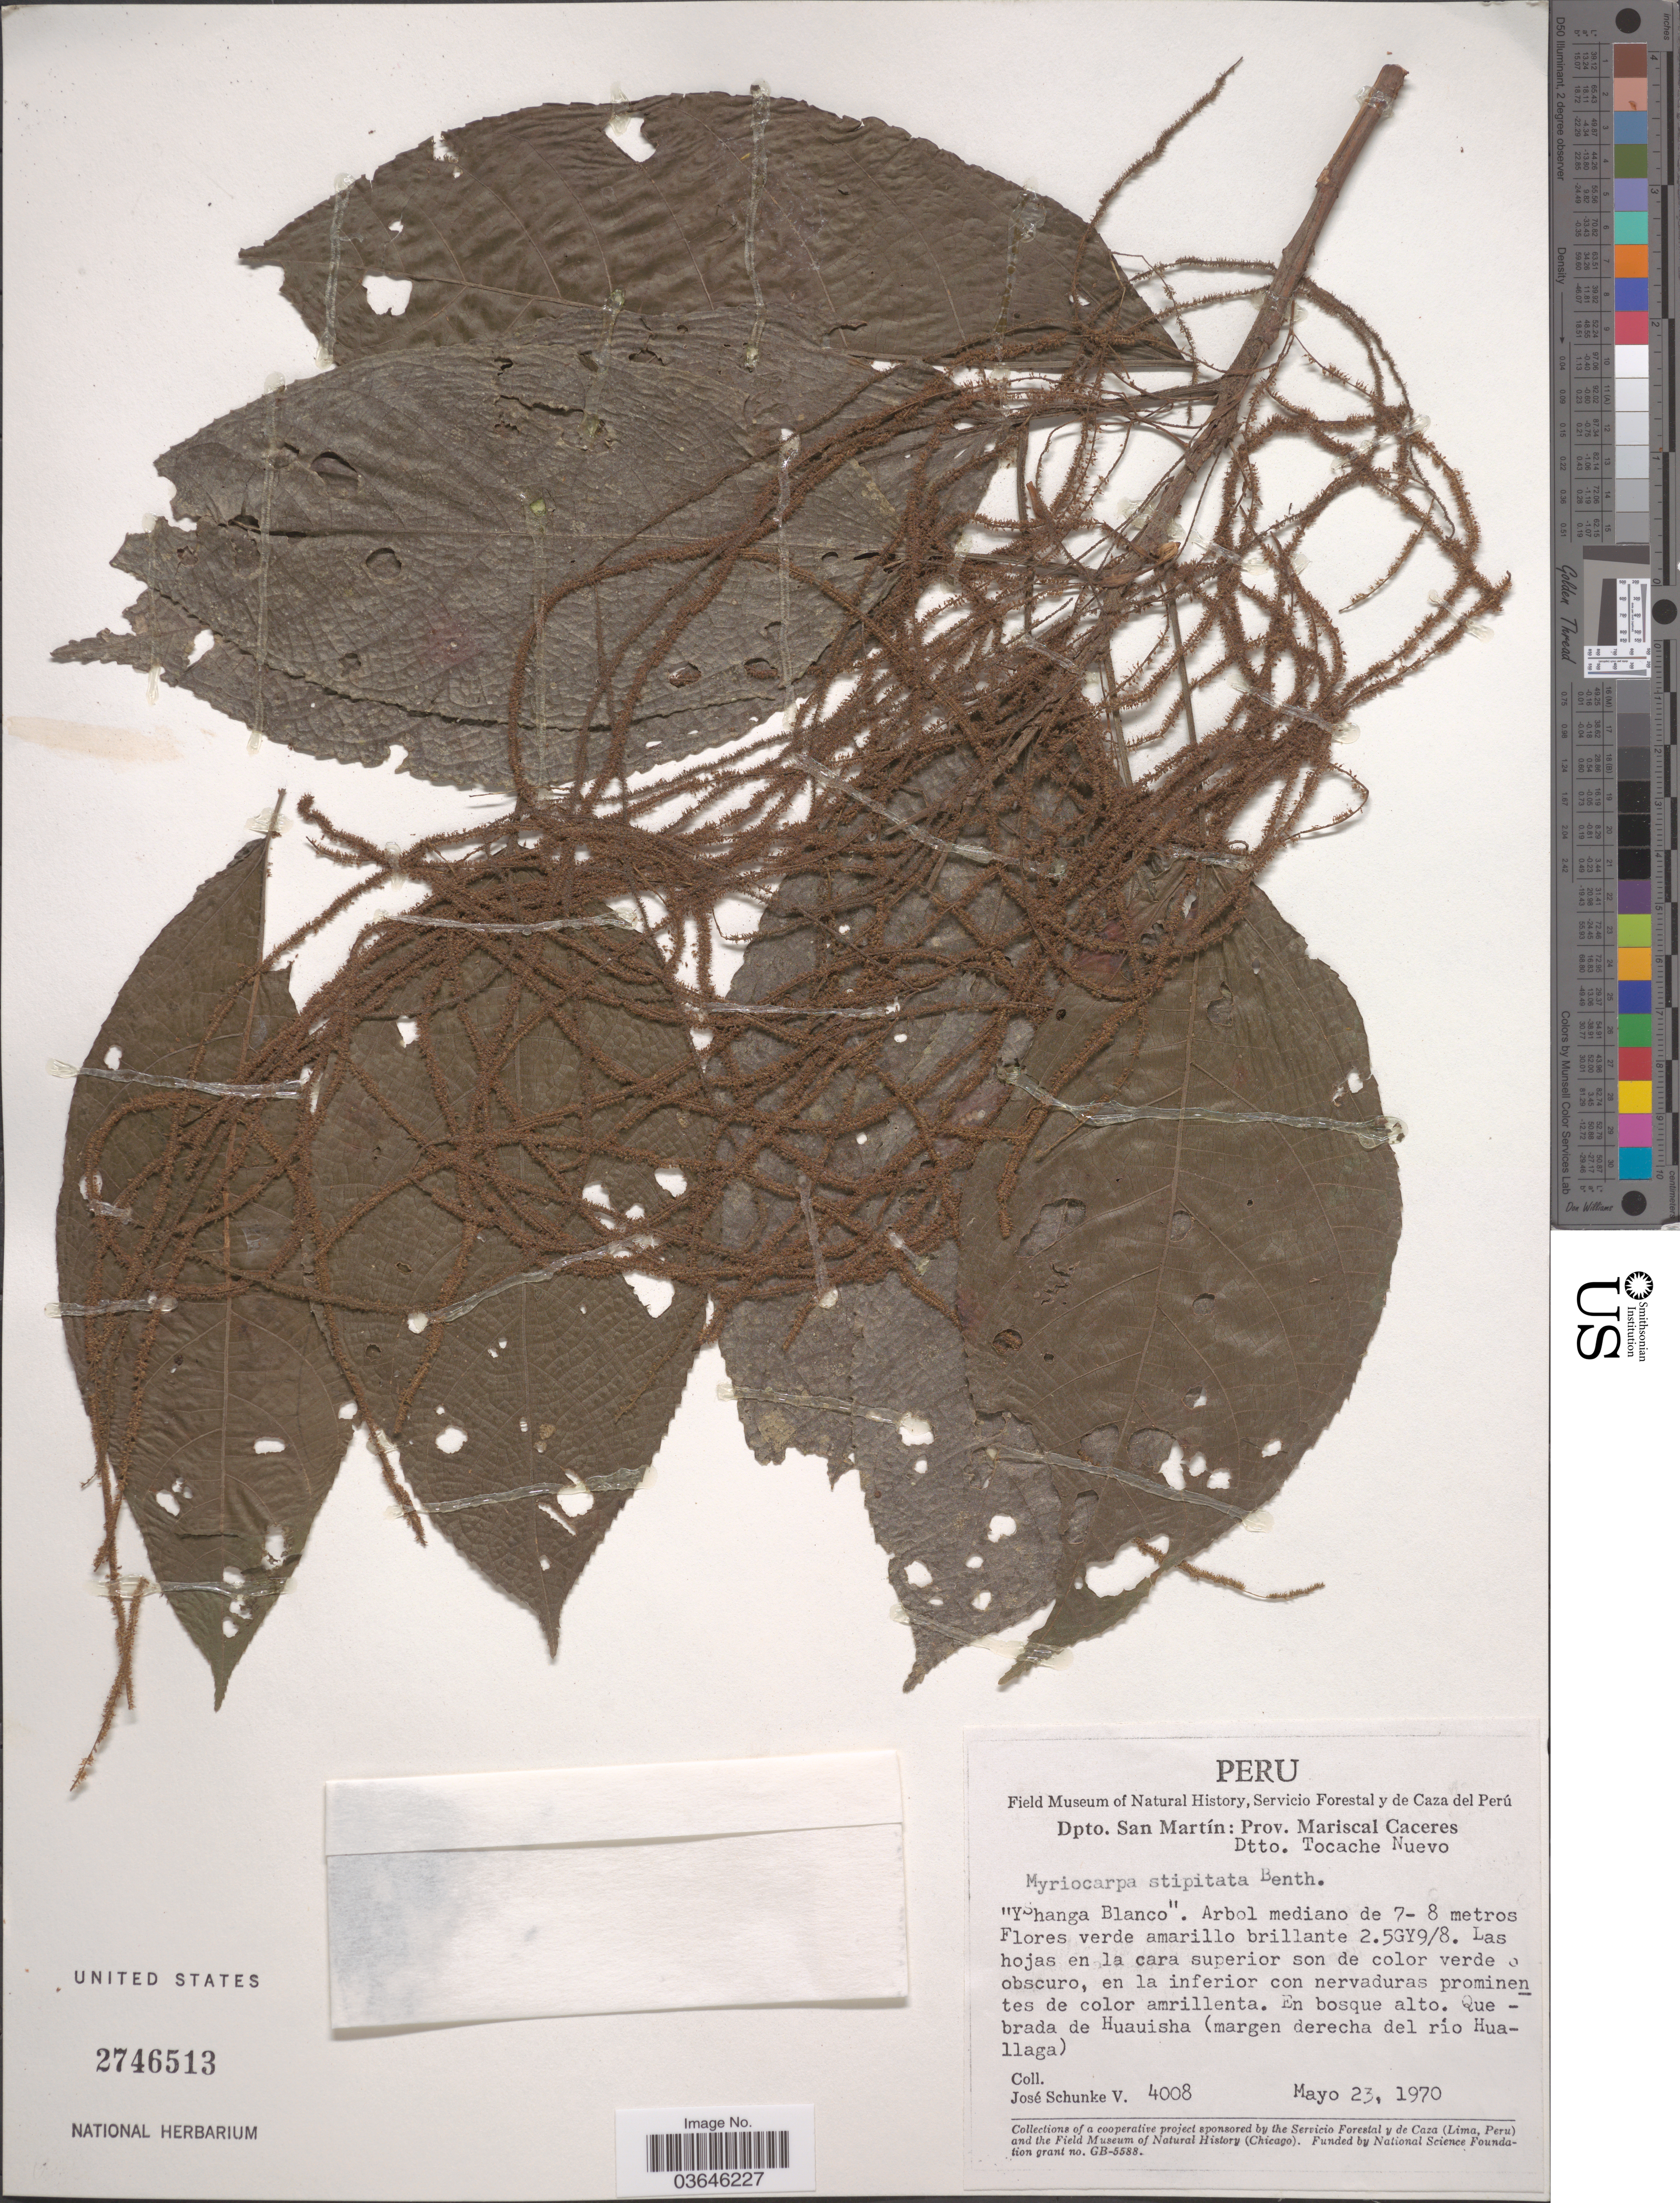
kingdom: Plantae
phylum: Tracheophyta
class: Magnoliopsida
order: Rosales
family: Urticaceae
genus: Myriocarpa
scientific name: Myriocarpa stipitata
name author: Benth.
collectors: J. Schunke Vigo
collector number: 4008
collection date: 1970-05-23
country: Peru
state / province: San Martín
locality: Dpto. San Martín: Prov. Mariscal Caceres Dtto. Tocache Nuevo. Quebrada de Huauisha (margen derecha del rio Huallaga).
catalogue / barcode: US 2746513